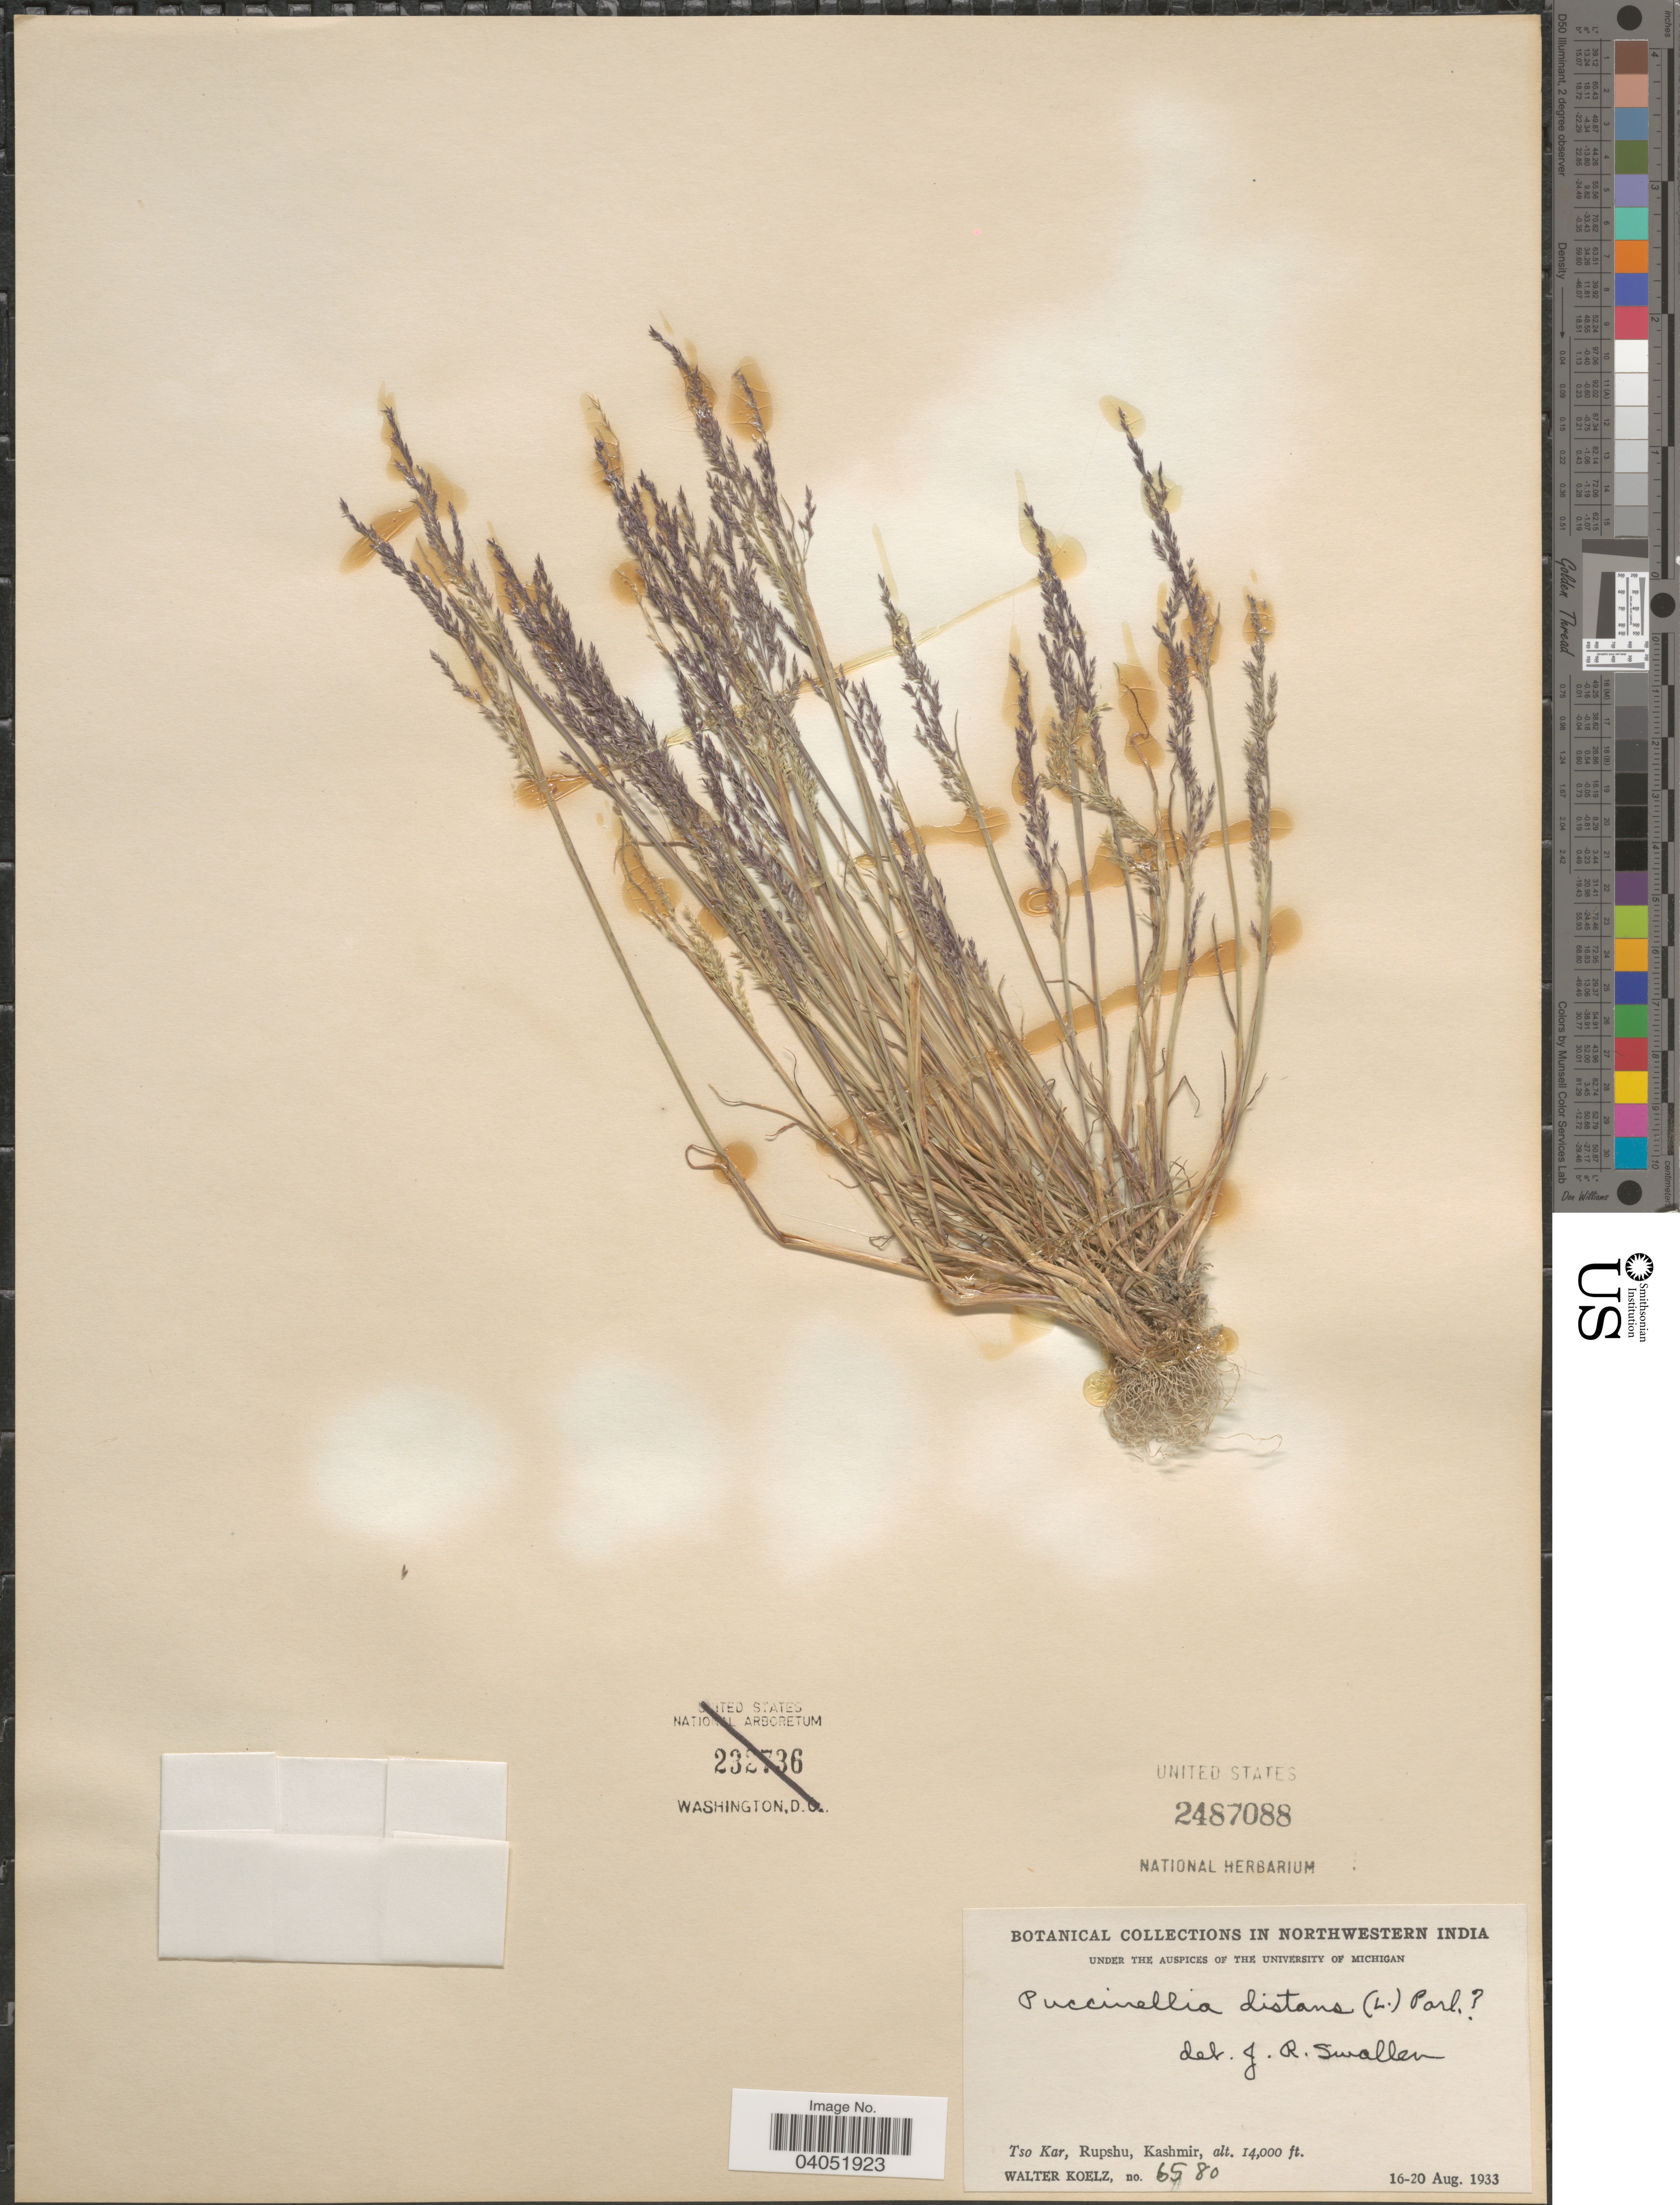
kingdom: Plantae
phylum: Tracheophyta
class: Liliopsida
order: Poales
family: Poaceae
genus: Puccinellia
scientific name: Puccinellia distans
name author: (Jacq.) Parl.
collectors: W. N. Koelz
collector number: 6580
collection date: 1933-08-16/1933-08-20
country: India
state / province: Jammu and Kashmir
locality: In northwestern India. Tso Kar, Rupshu, Kashmir.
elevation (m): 4267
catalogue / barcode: US 2487088